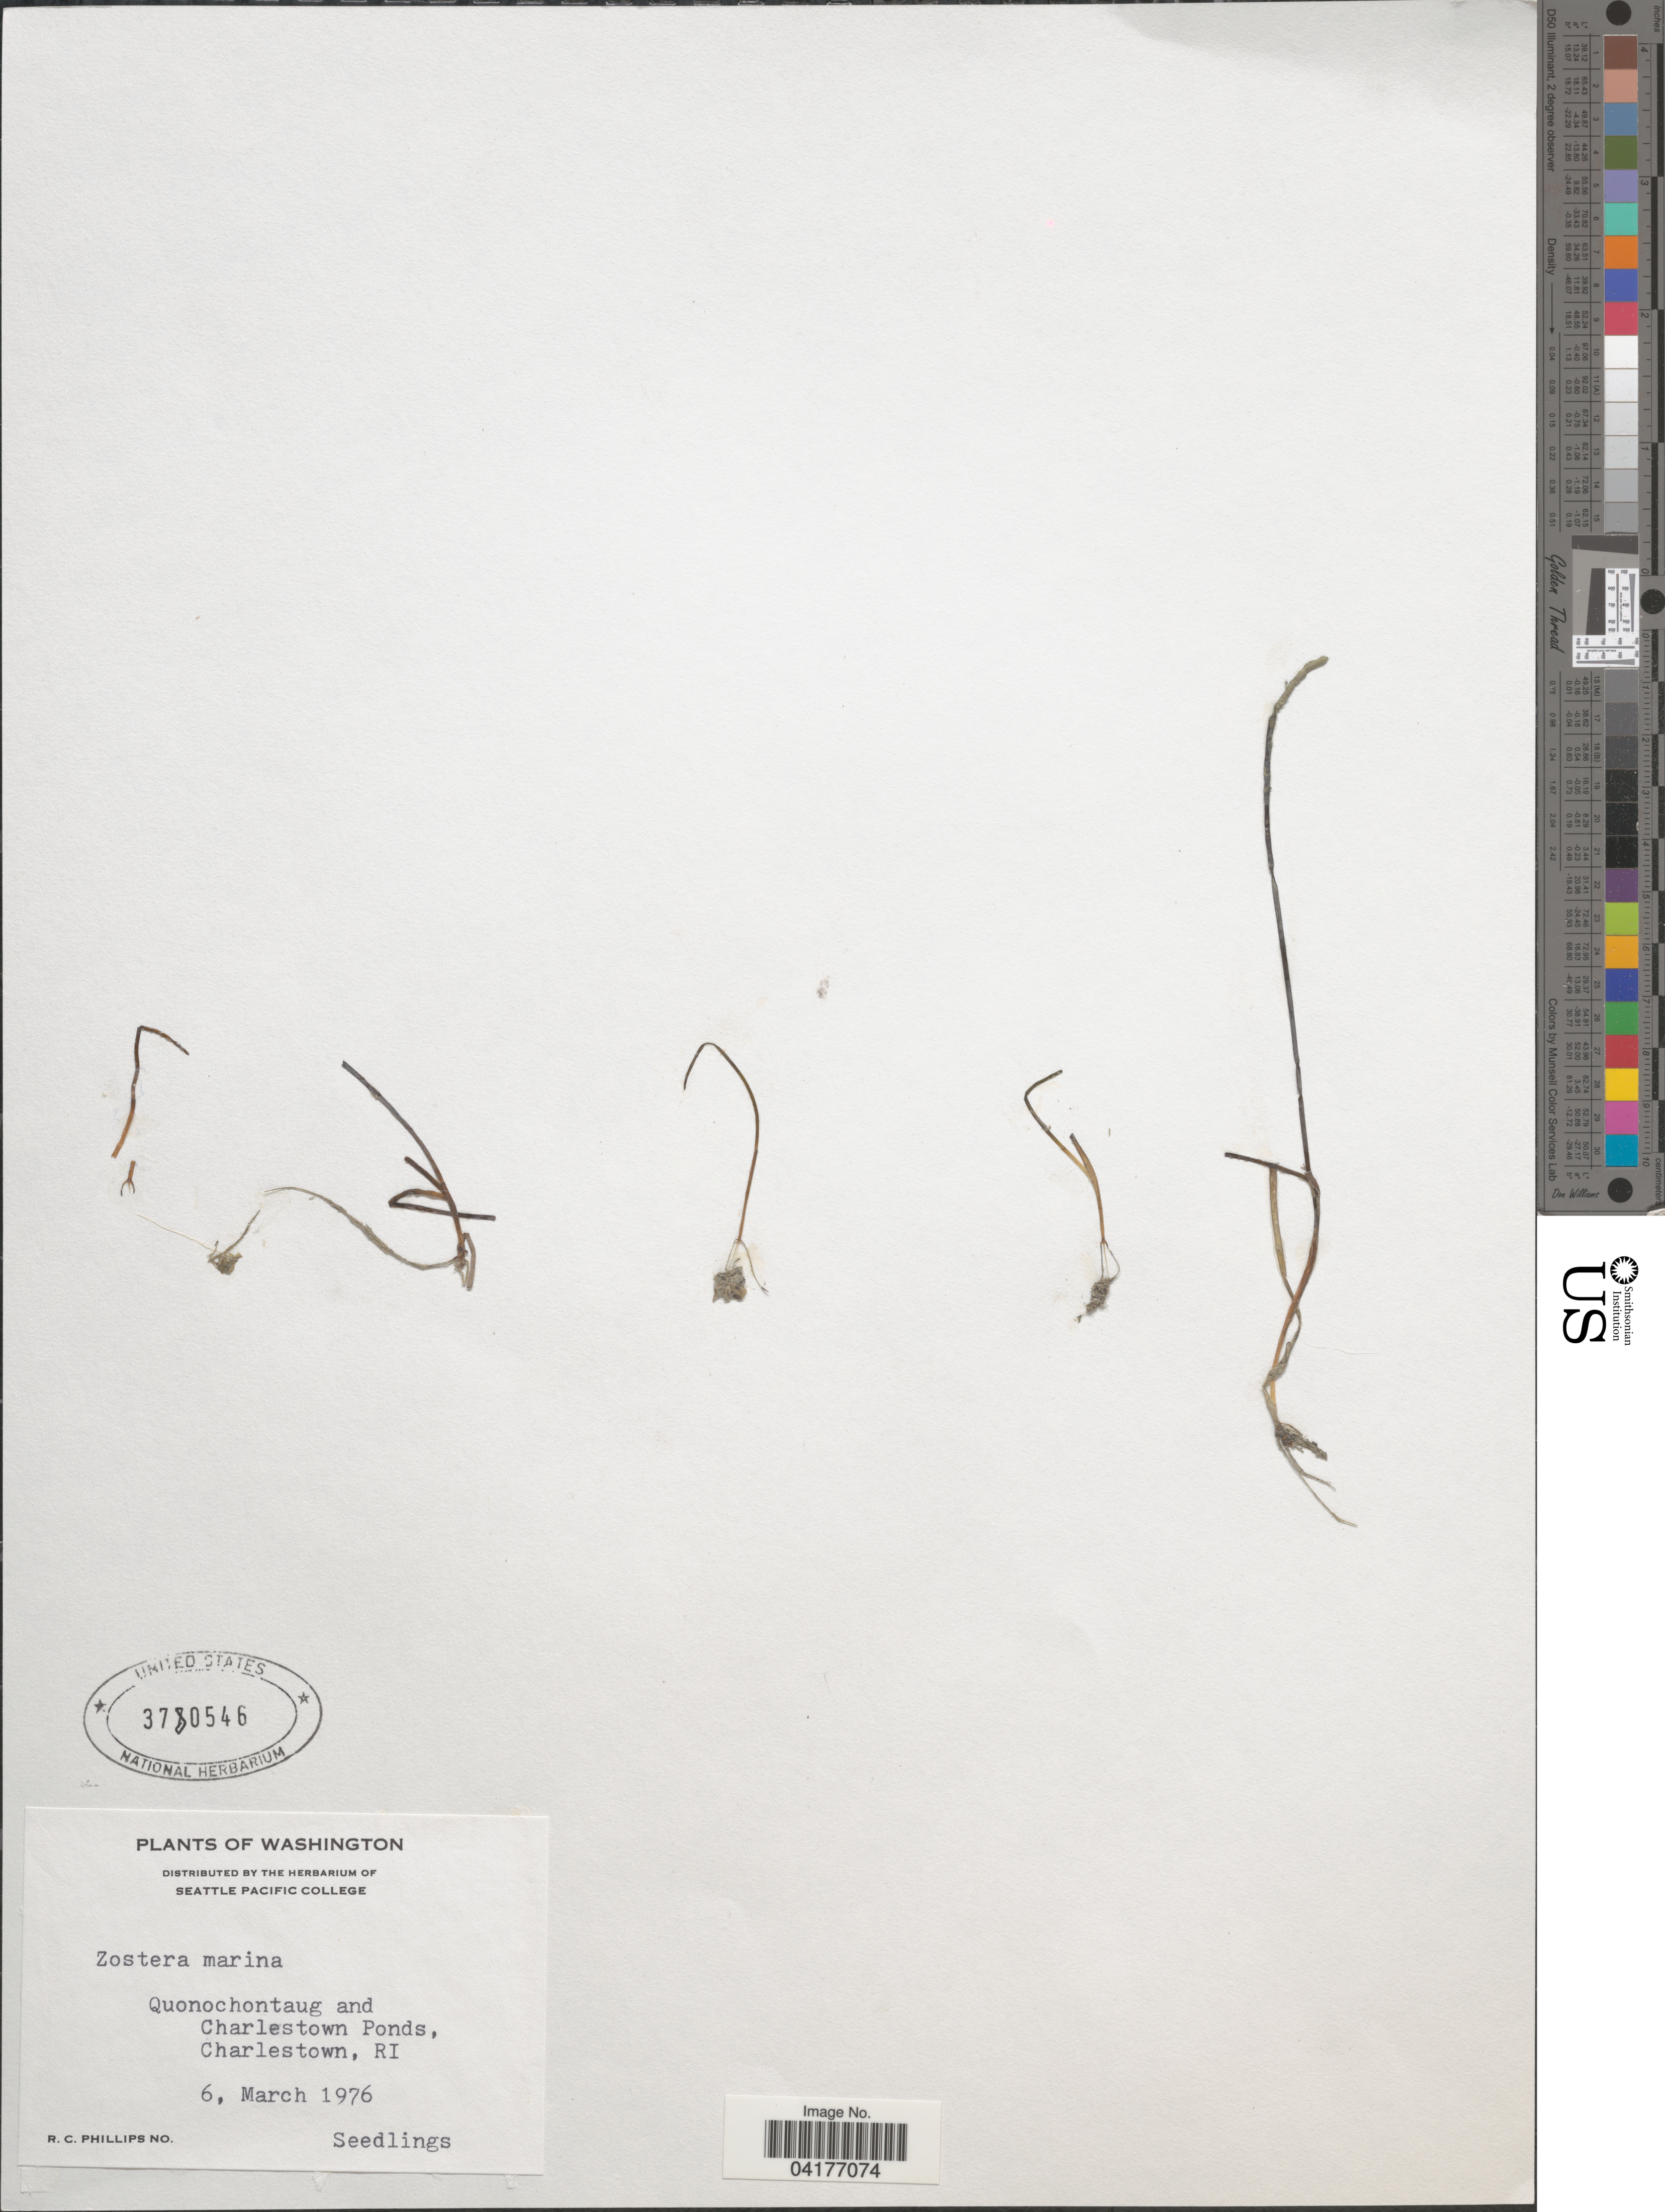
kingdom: Plantae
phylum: Tracheophyta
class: Liliopsida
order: Alismatales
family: Zosteraceae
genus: Zostera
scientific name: Zostera marina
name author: L.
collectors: R. C. Phillips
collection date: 1976-03-06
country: United States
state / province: Rhode Island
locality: Quonochontaug and Charlestown Pond, Charlestown, RI.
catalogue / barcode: US 3780546